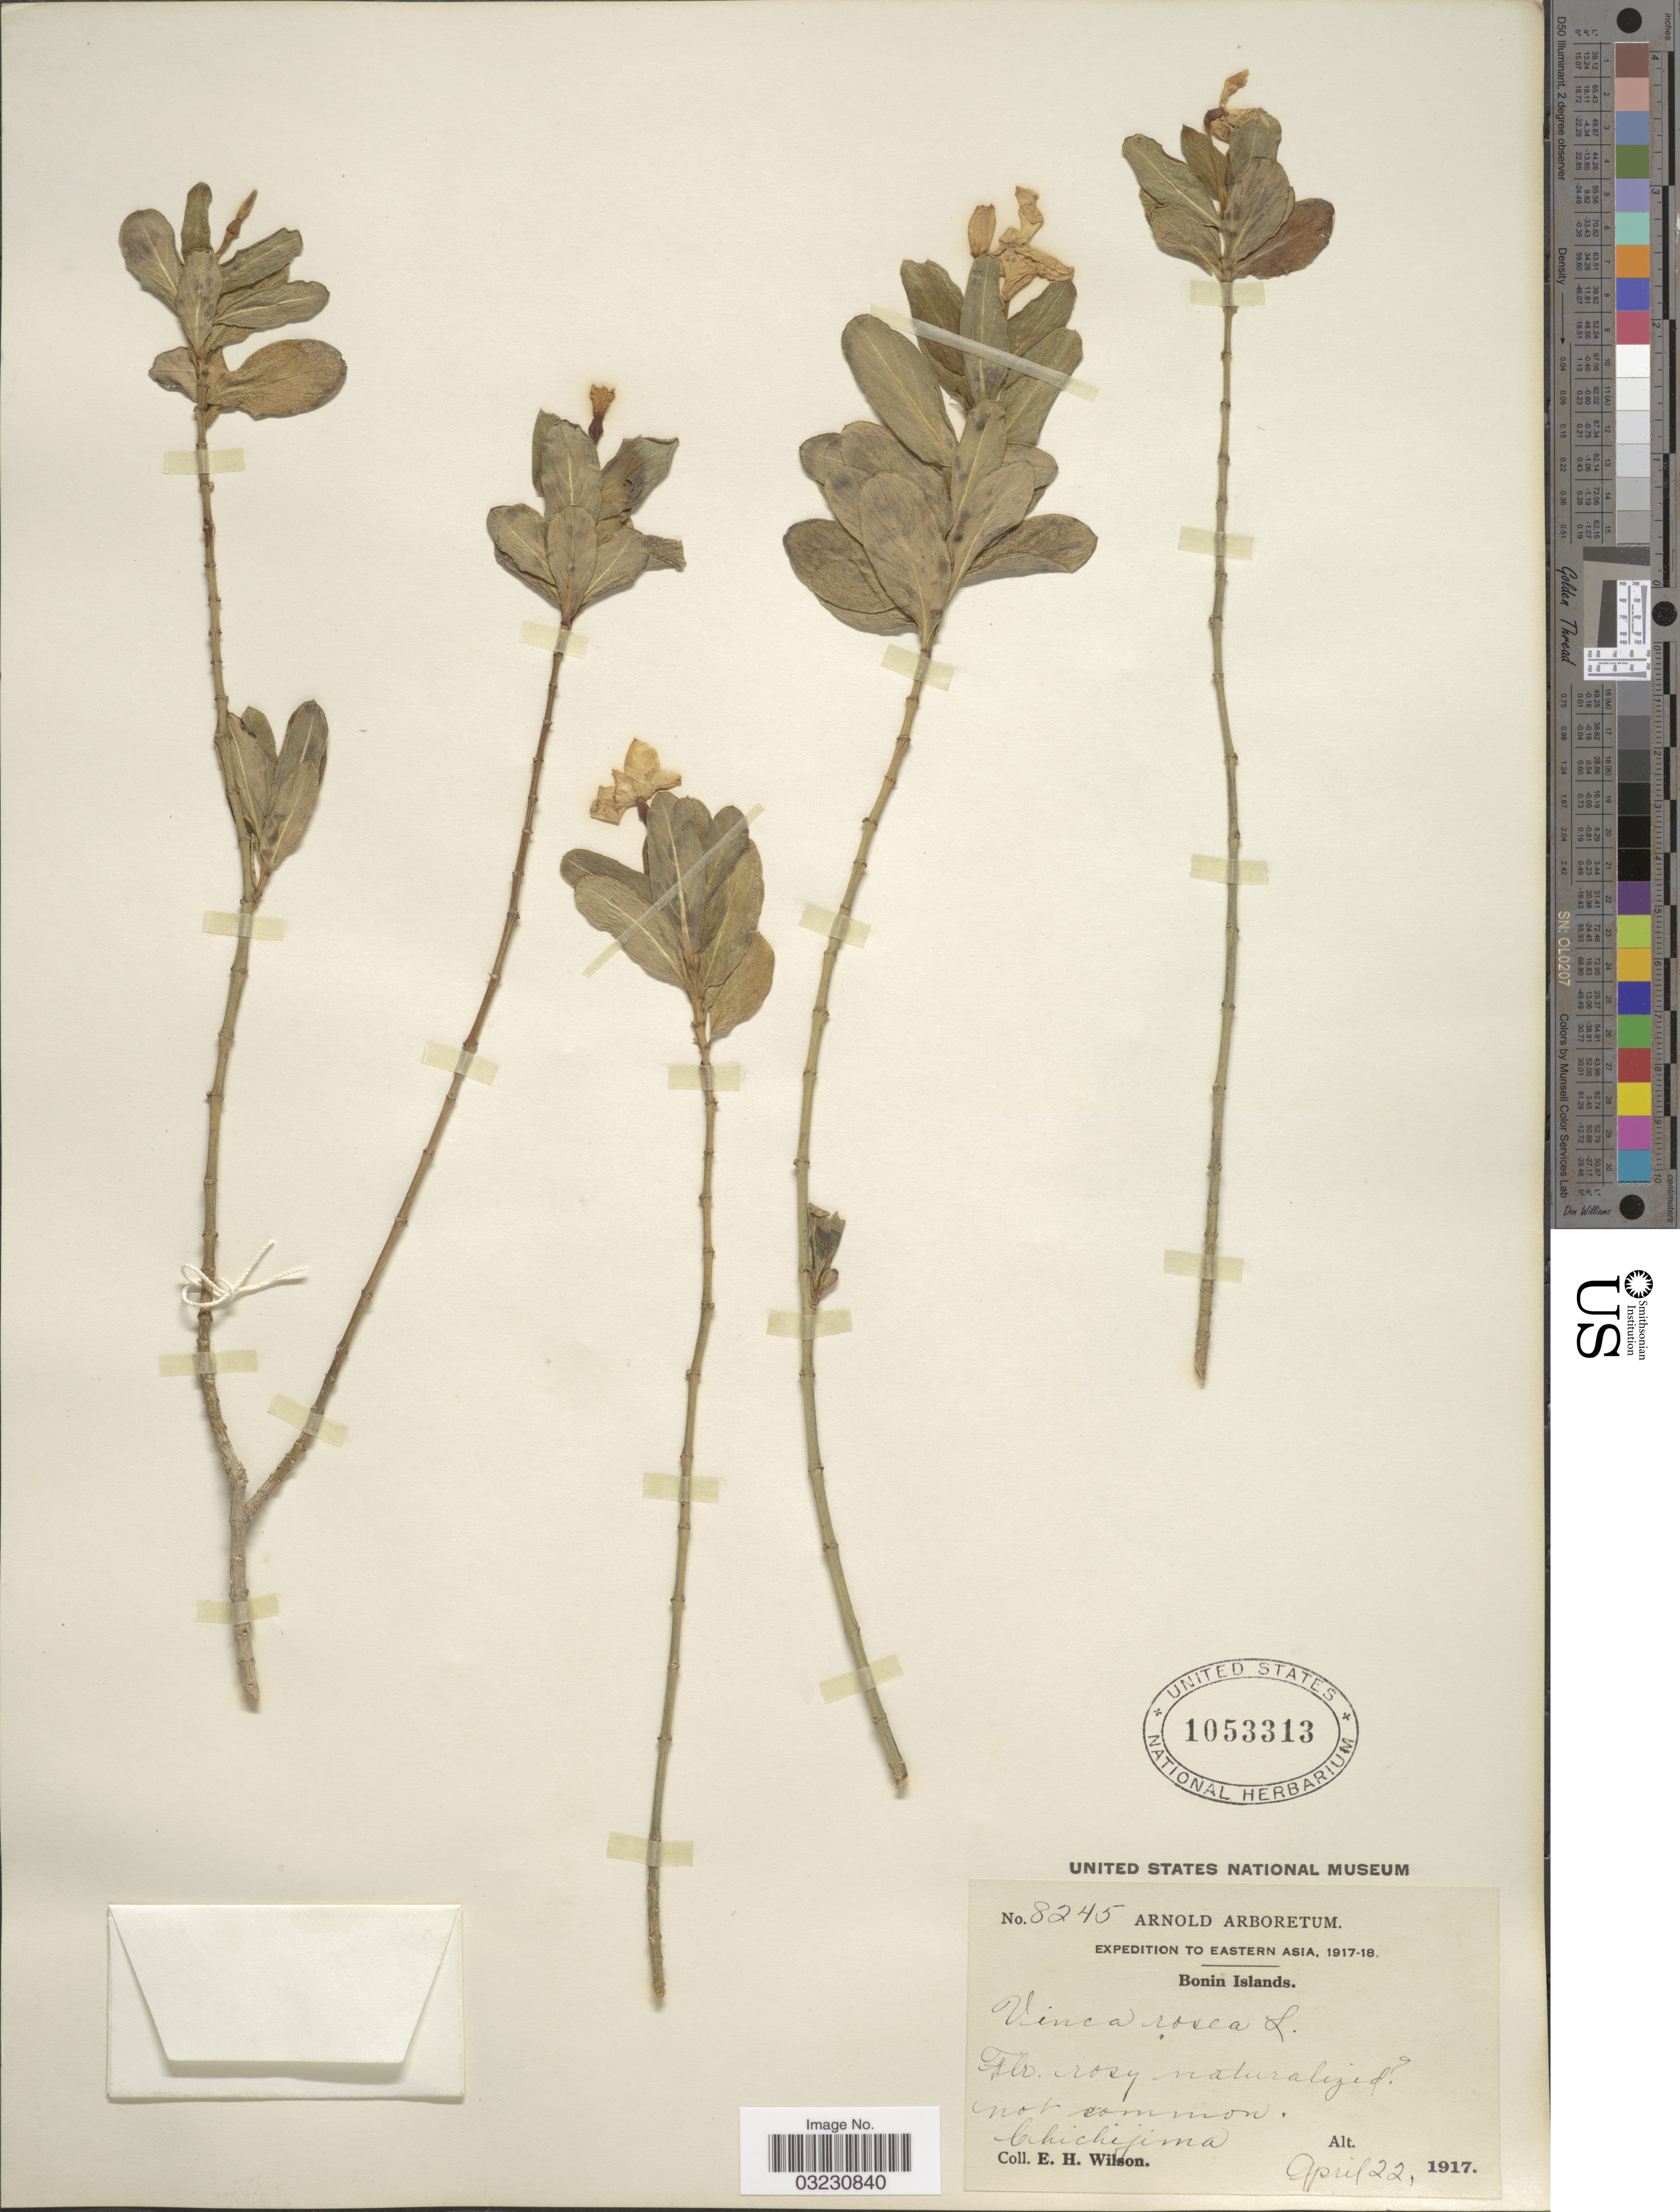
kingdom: Plantae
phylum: Tracheophyta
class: Magnoliopsida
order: Gentianales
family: Apocynaceae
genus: Catharanthus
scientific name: Catharanthus roseus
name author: (L.) G. Don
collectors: E. Wilson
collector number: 8245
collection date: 1917-04-22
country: Japan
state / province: Tokyo, Federal City of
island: Bonin Islands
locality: Bonin Islands. Chichijima.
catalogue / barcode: US 1053313